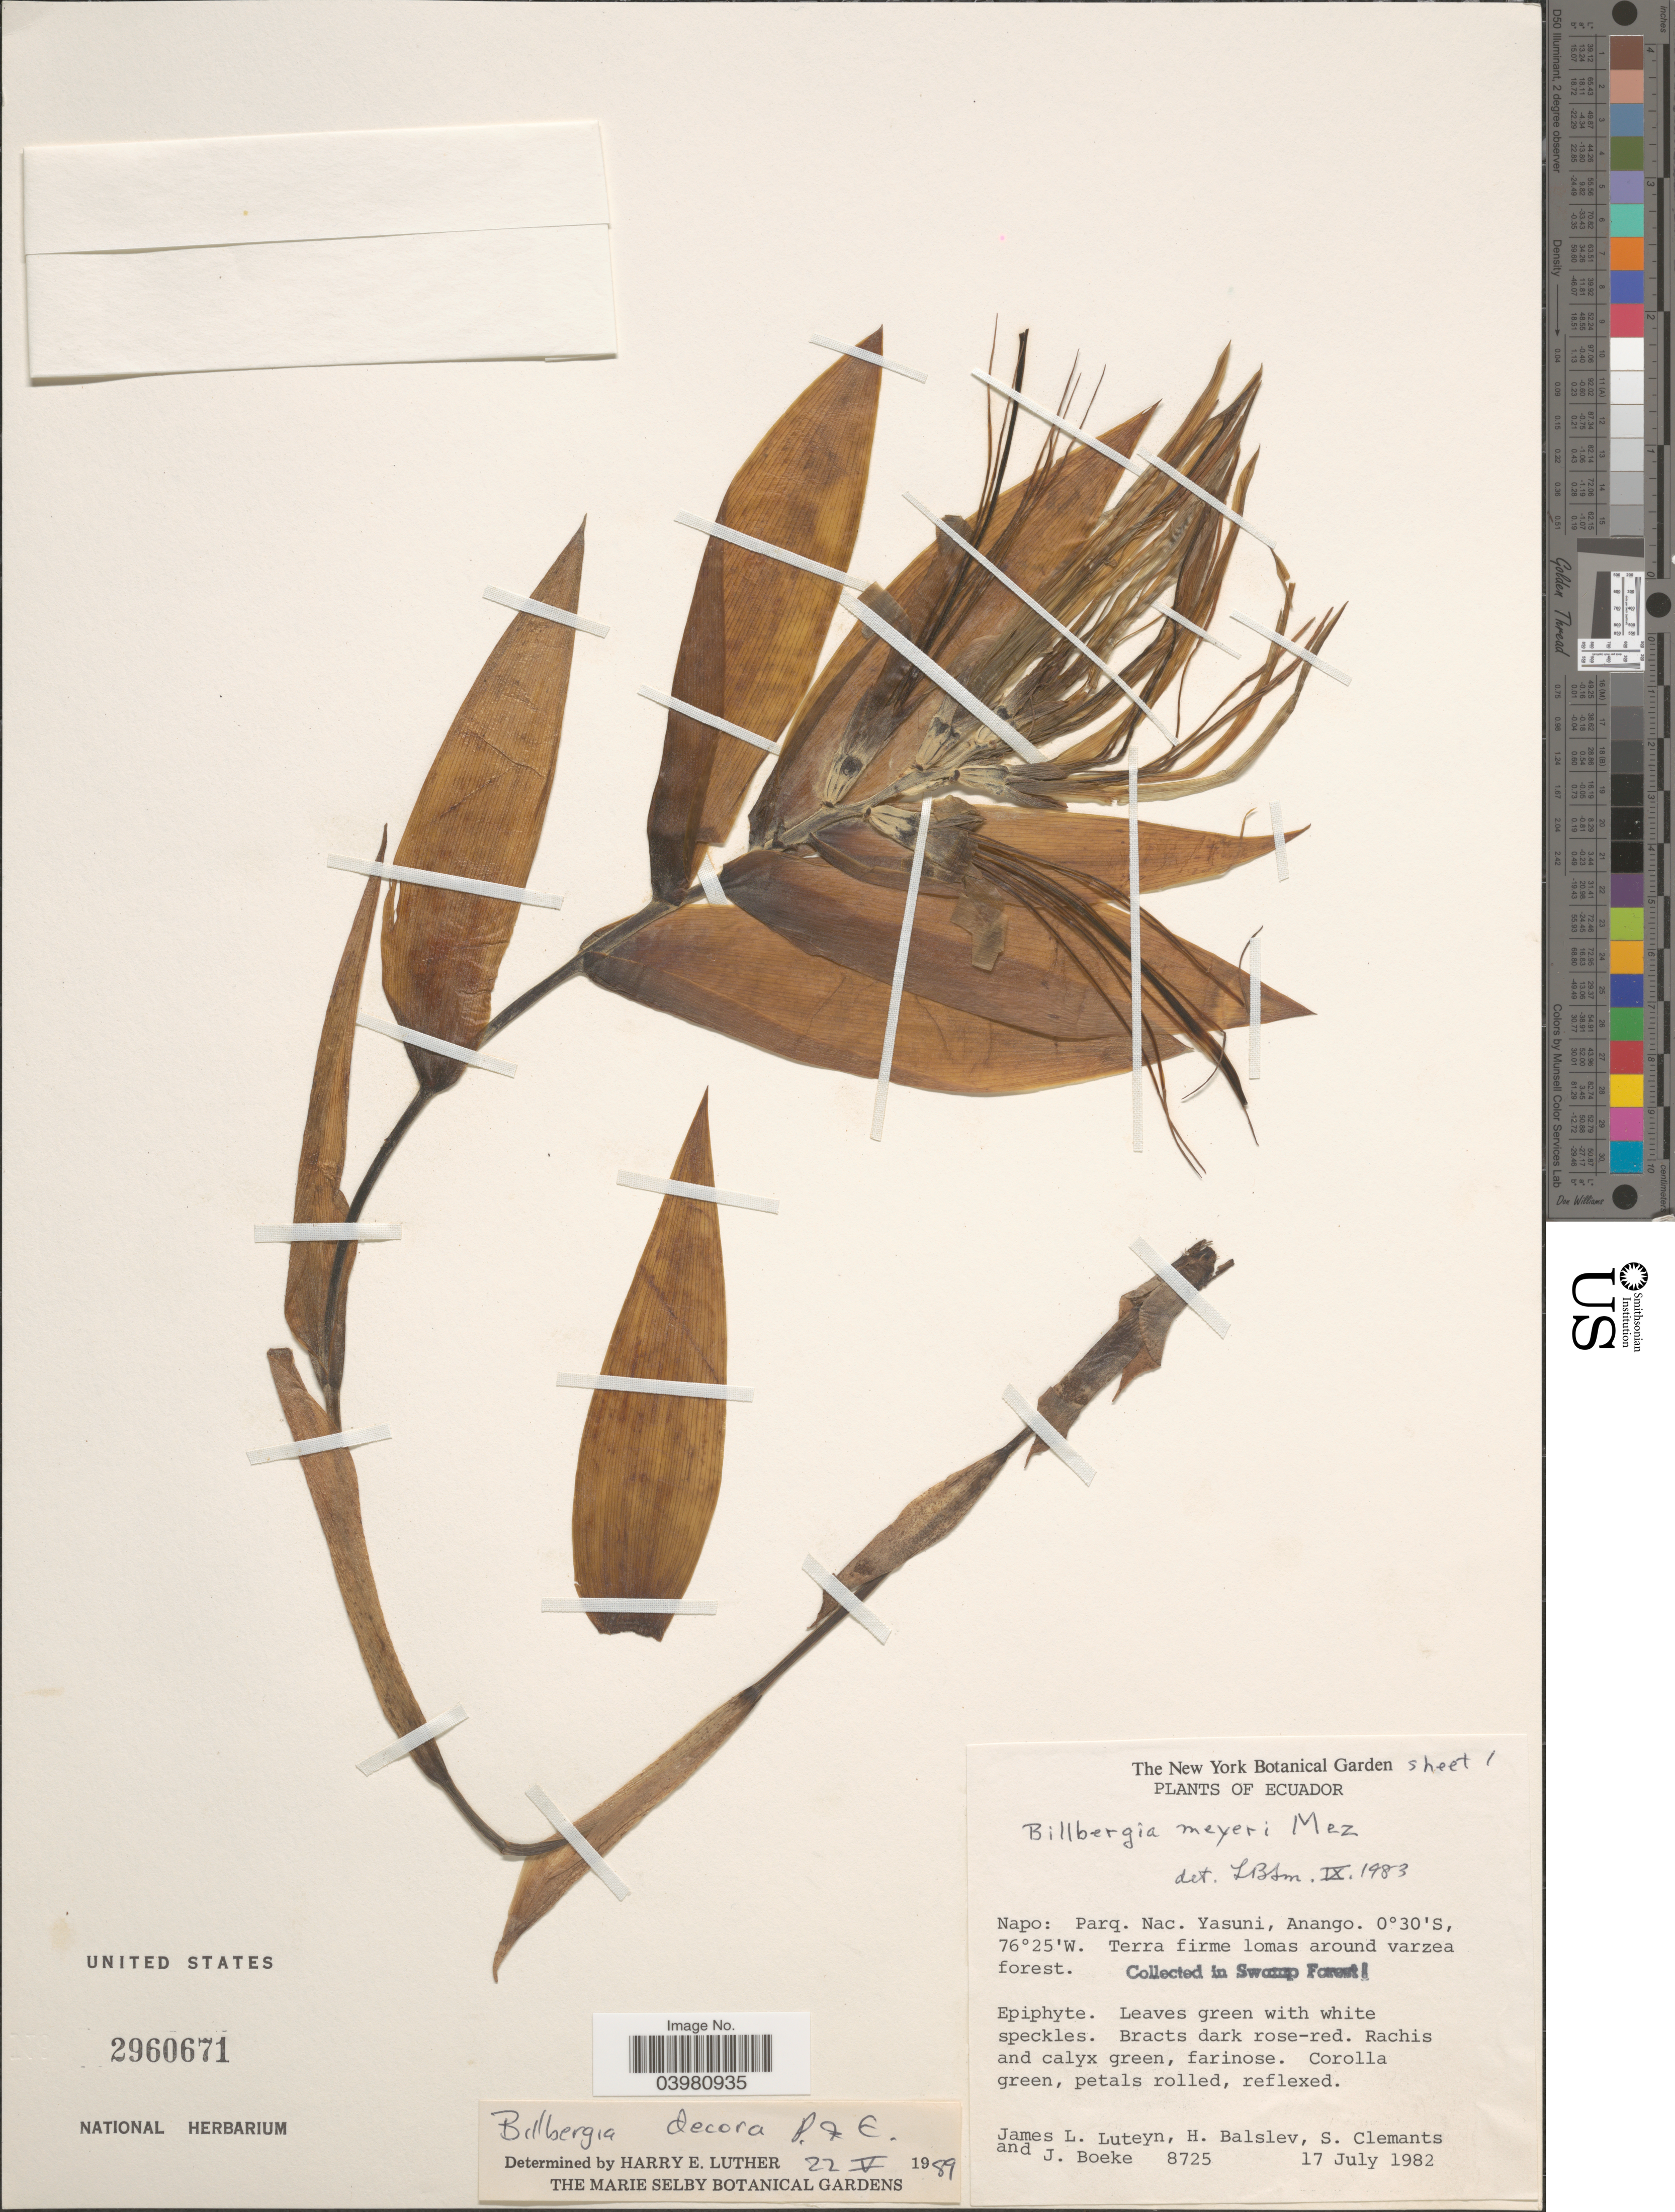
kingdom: Plantae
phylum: Tracheophyta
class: Liliopsida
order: Poales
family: Bromeliaceae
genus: Billbergia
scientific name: Billbergia decora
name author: Poepp. & Endl.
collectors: J. L. Luteyn, H. Balslev, S. Clemants & J. Boeke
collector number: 8725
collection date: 1982-07-17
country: Ecuador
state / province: Napo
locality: Parq. Nac. Yasuni, Anango.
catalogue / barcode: US 2960671